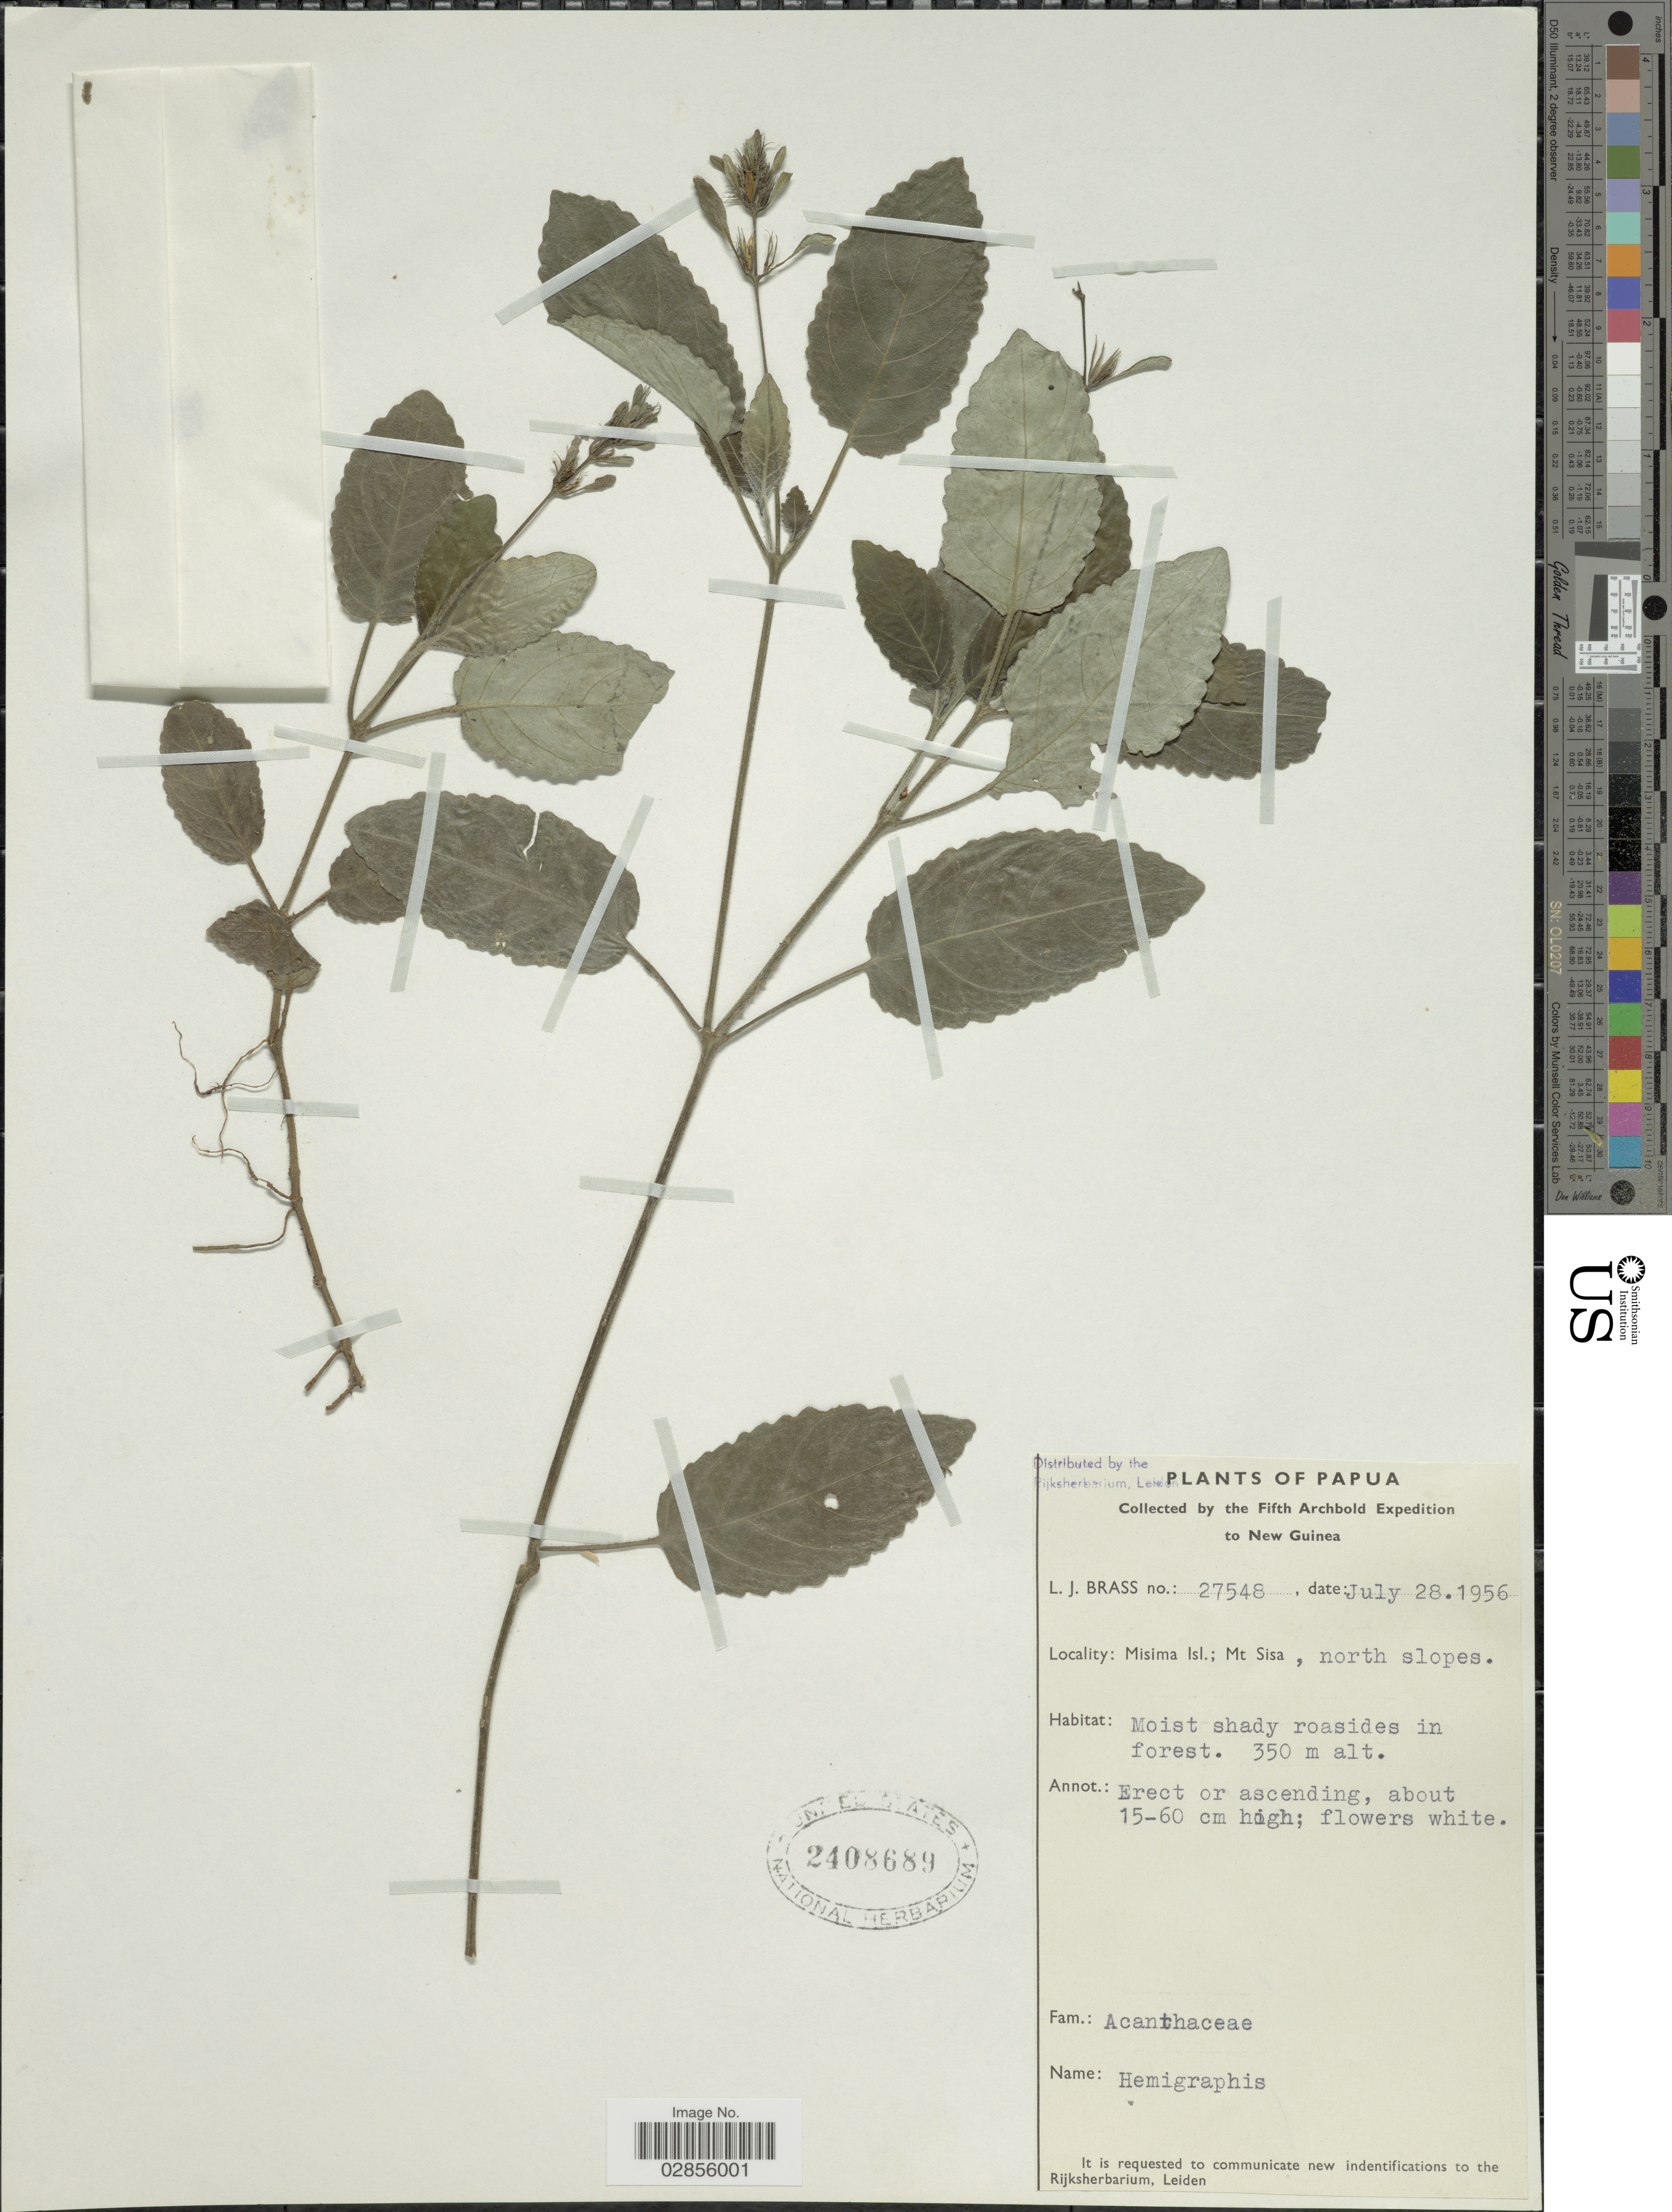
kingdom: Plantae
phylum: Tracheophyta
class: Magnoliopsida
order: Lamiales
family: Acanthaceae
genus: Strobilanthes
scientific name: Strobilanthes reptans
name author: (G. Forst.) Moylan ex Y.F. Deng & J.R.I. Wood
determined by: Wagner, W. L., (BOT), Smithsonian Institution - National Museum of Natural History (UNITED STATES)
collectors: L. J. Brass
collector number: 27548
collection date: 1956-07-28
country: Papua New Guinea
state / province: Milne Bay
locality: New Guinea. Misima Isl.; Mt. Sisa, north slopes.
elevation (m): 350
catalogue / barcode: US 2408689